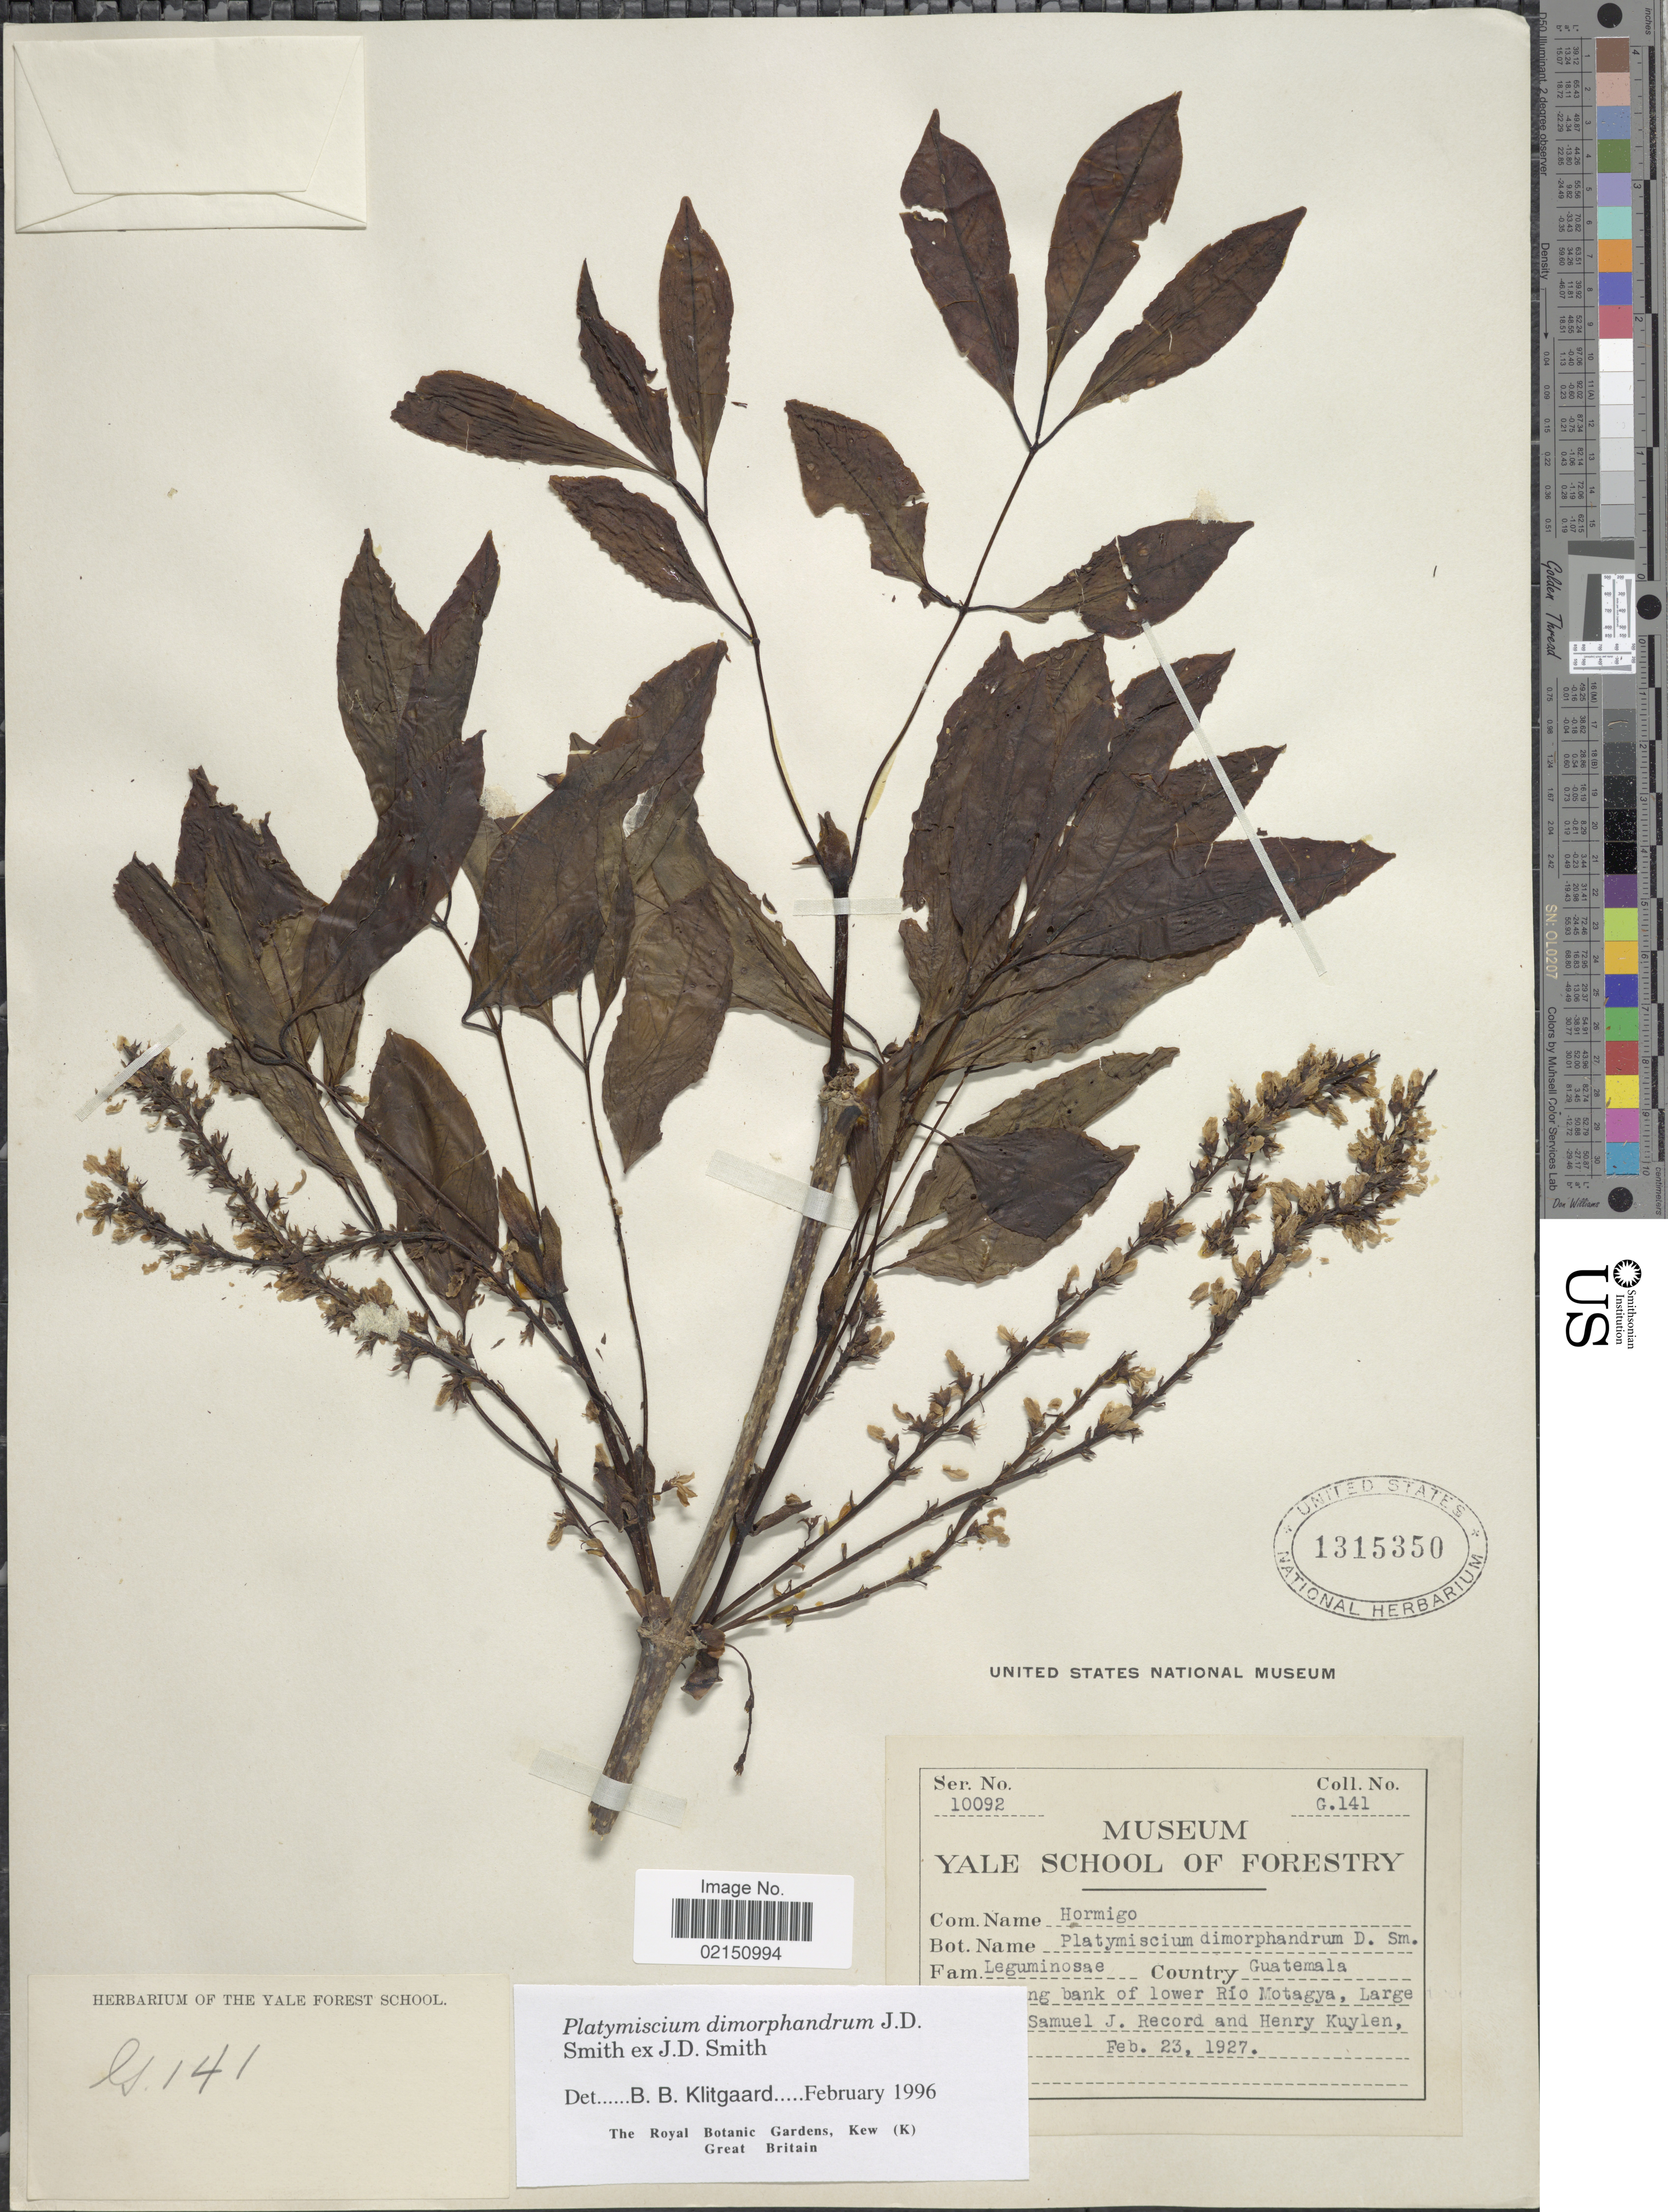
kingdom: Plantae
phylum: Tracheophyta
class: Magnoliopsida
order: Fabales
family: Fabaceae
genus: Platymiscium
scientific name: Platymiscium dimorphandrum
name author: Donn. Sm.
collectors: S. J. Record & H. Kuylen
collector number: G. 141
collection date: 1927-02-23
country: Guatemala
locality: [illegible text]ng bank of lower Río Motagya, Large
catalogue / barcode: US 1315350